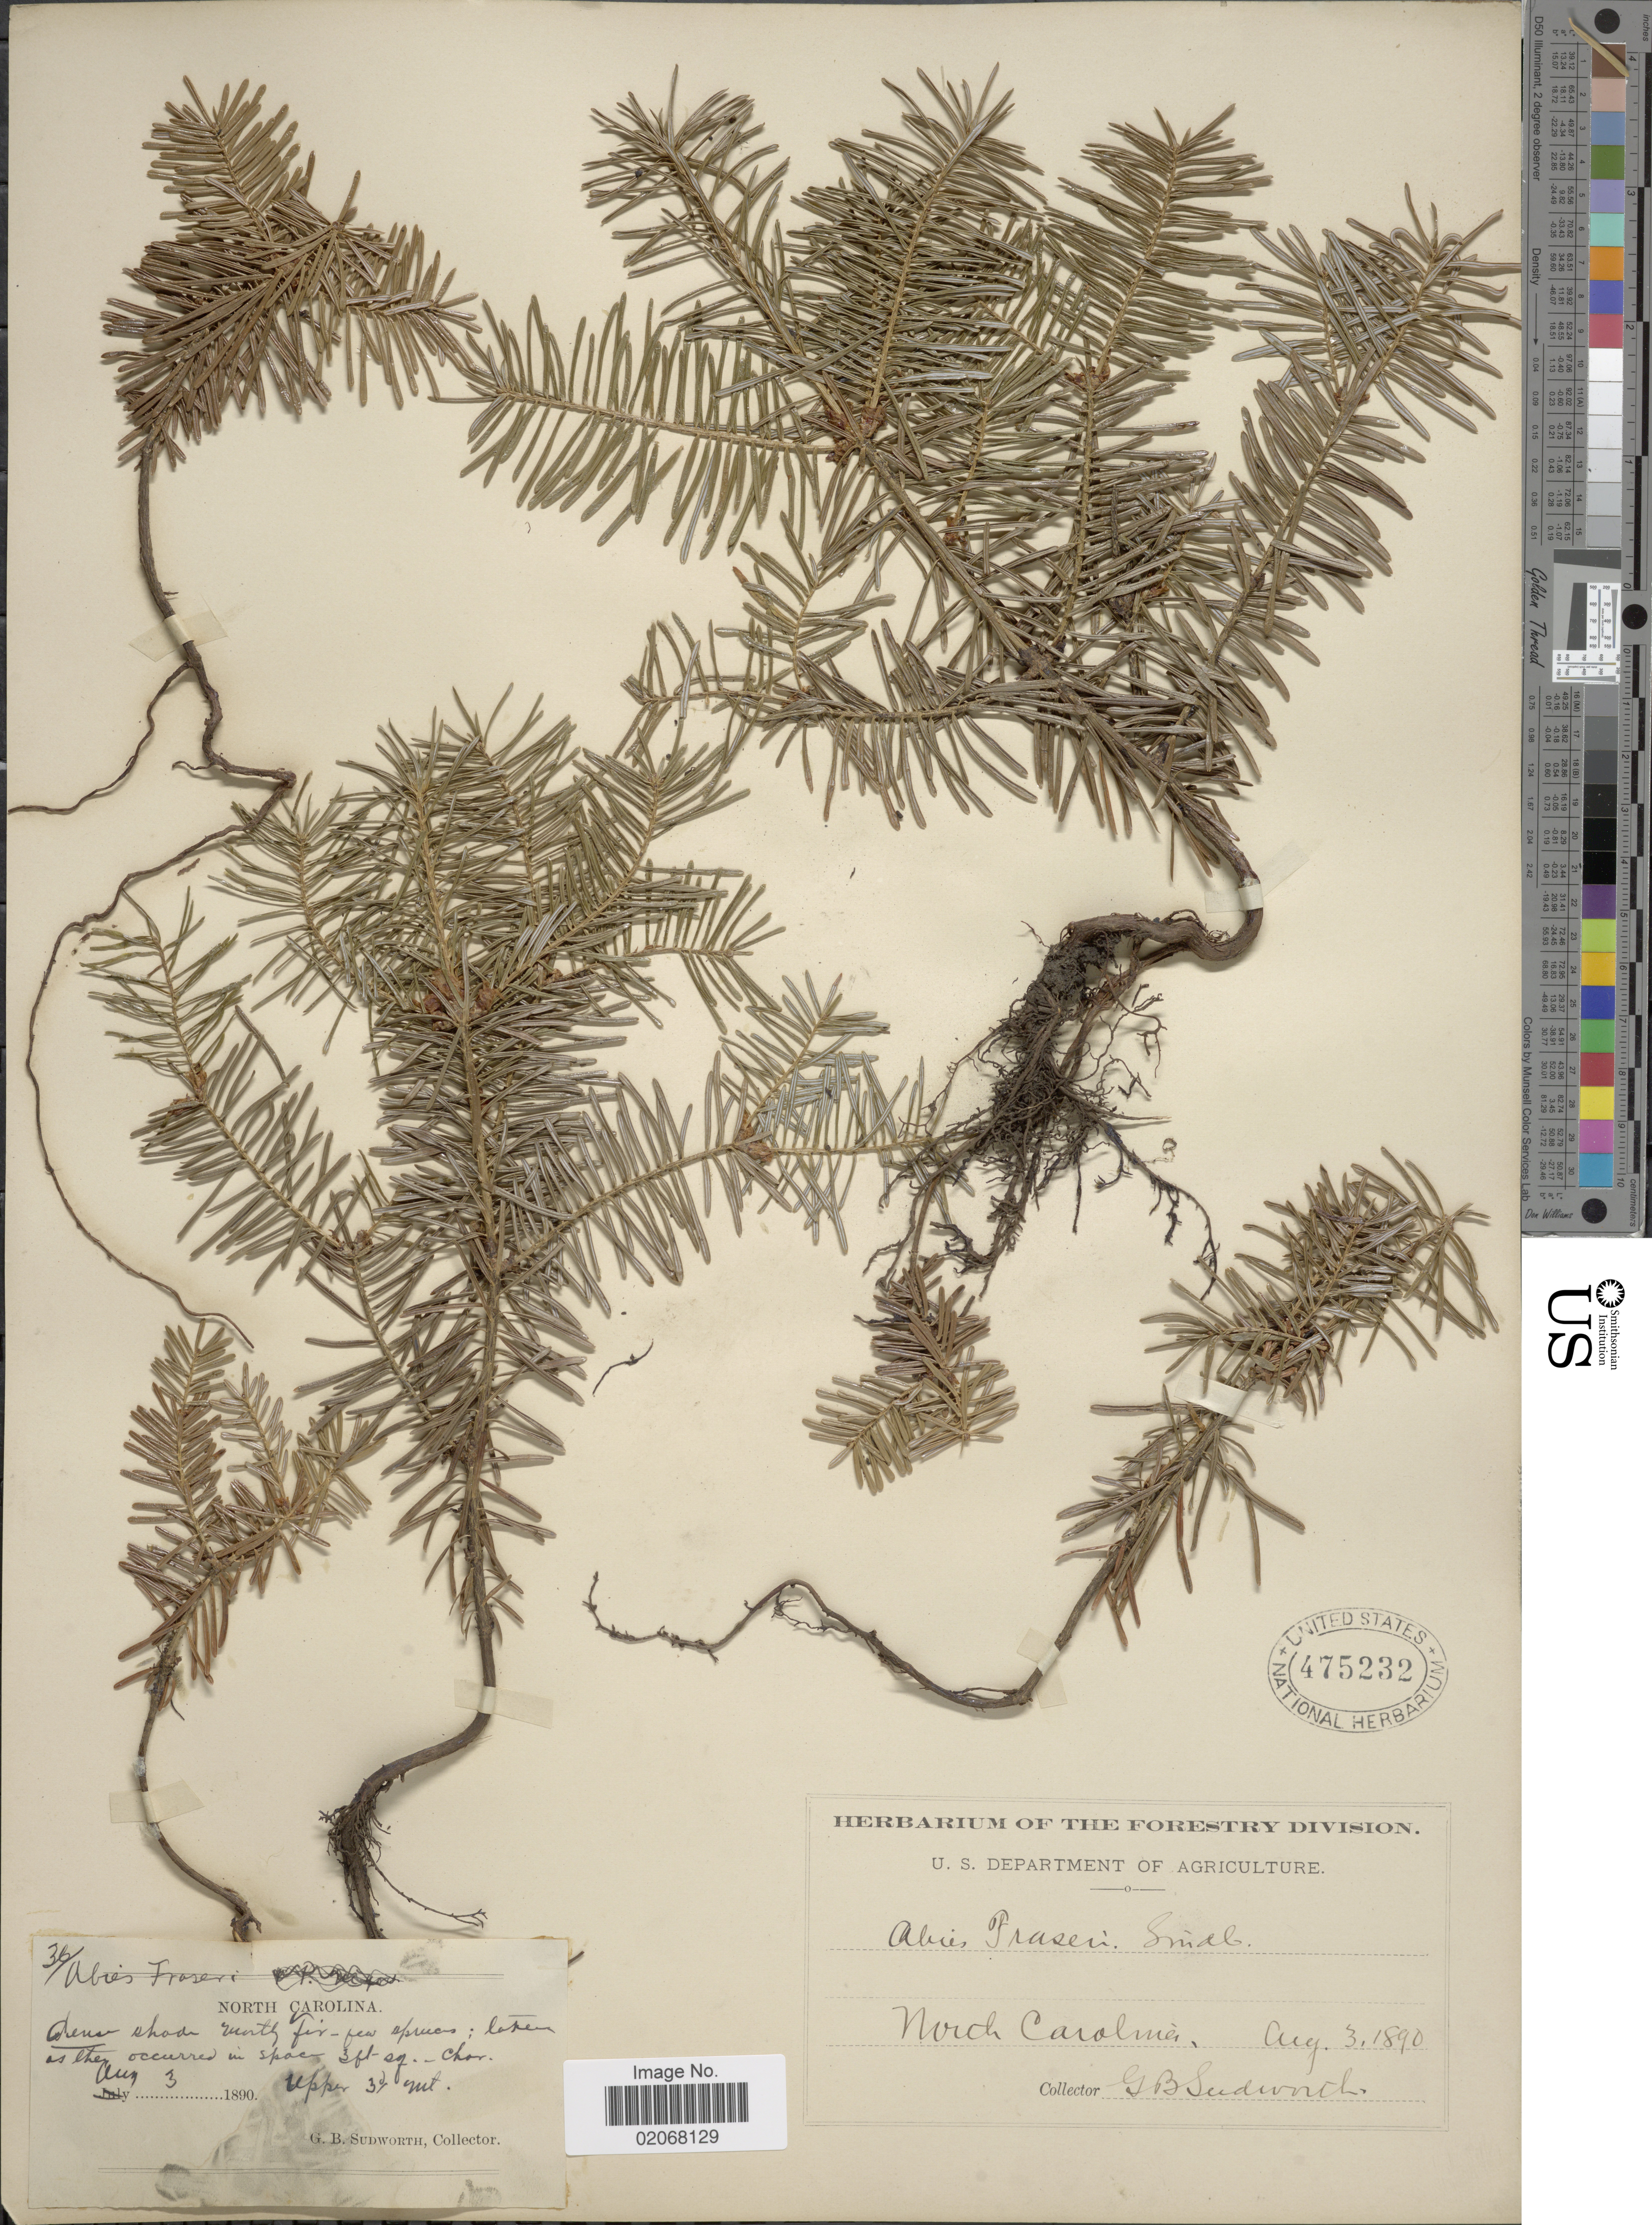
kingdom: Plantae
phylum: Tracheophyta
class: Pinopsida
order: Pinales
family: Pinaceae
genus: Abies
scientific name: Abies fraseri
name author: (Pursh) Poir.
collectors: G. B. Sudworth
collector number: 36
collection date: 1890-08-03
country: United States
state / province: North Carolina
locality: Upper 3d Mt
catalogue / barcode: US 475232